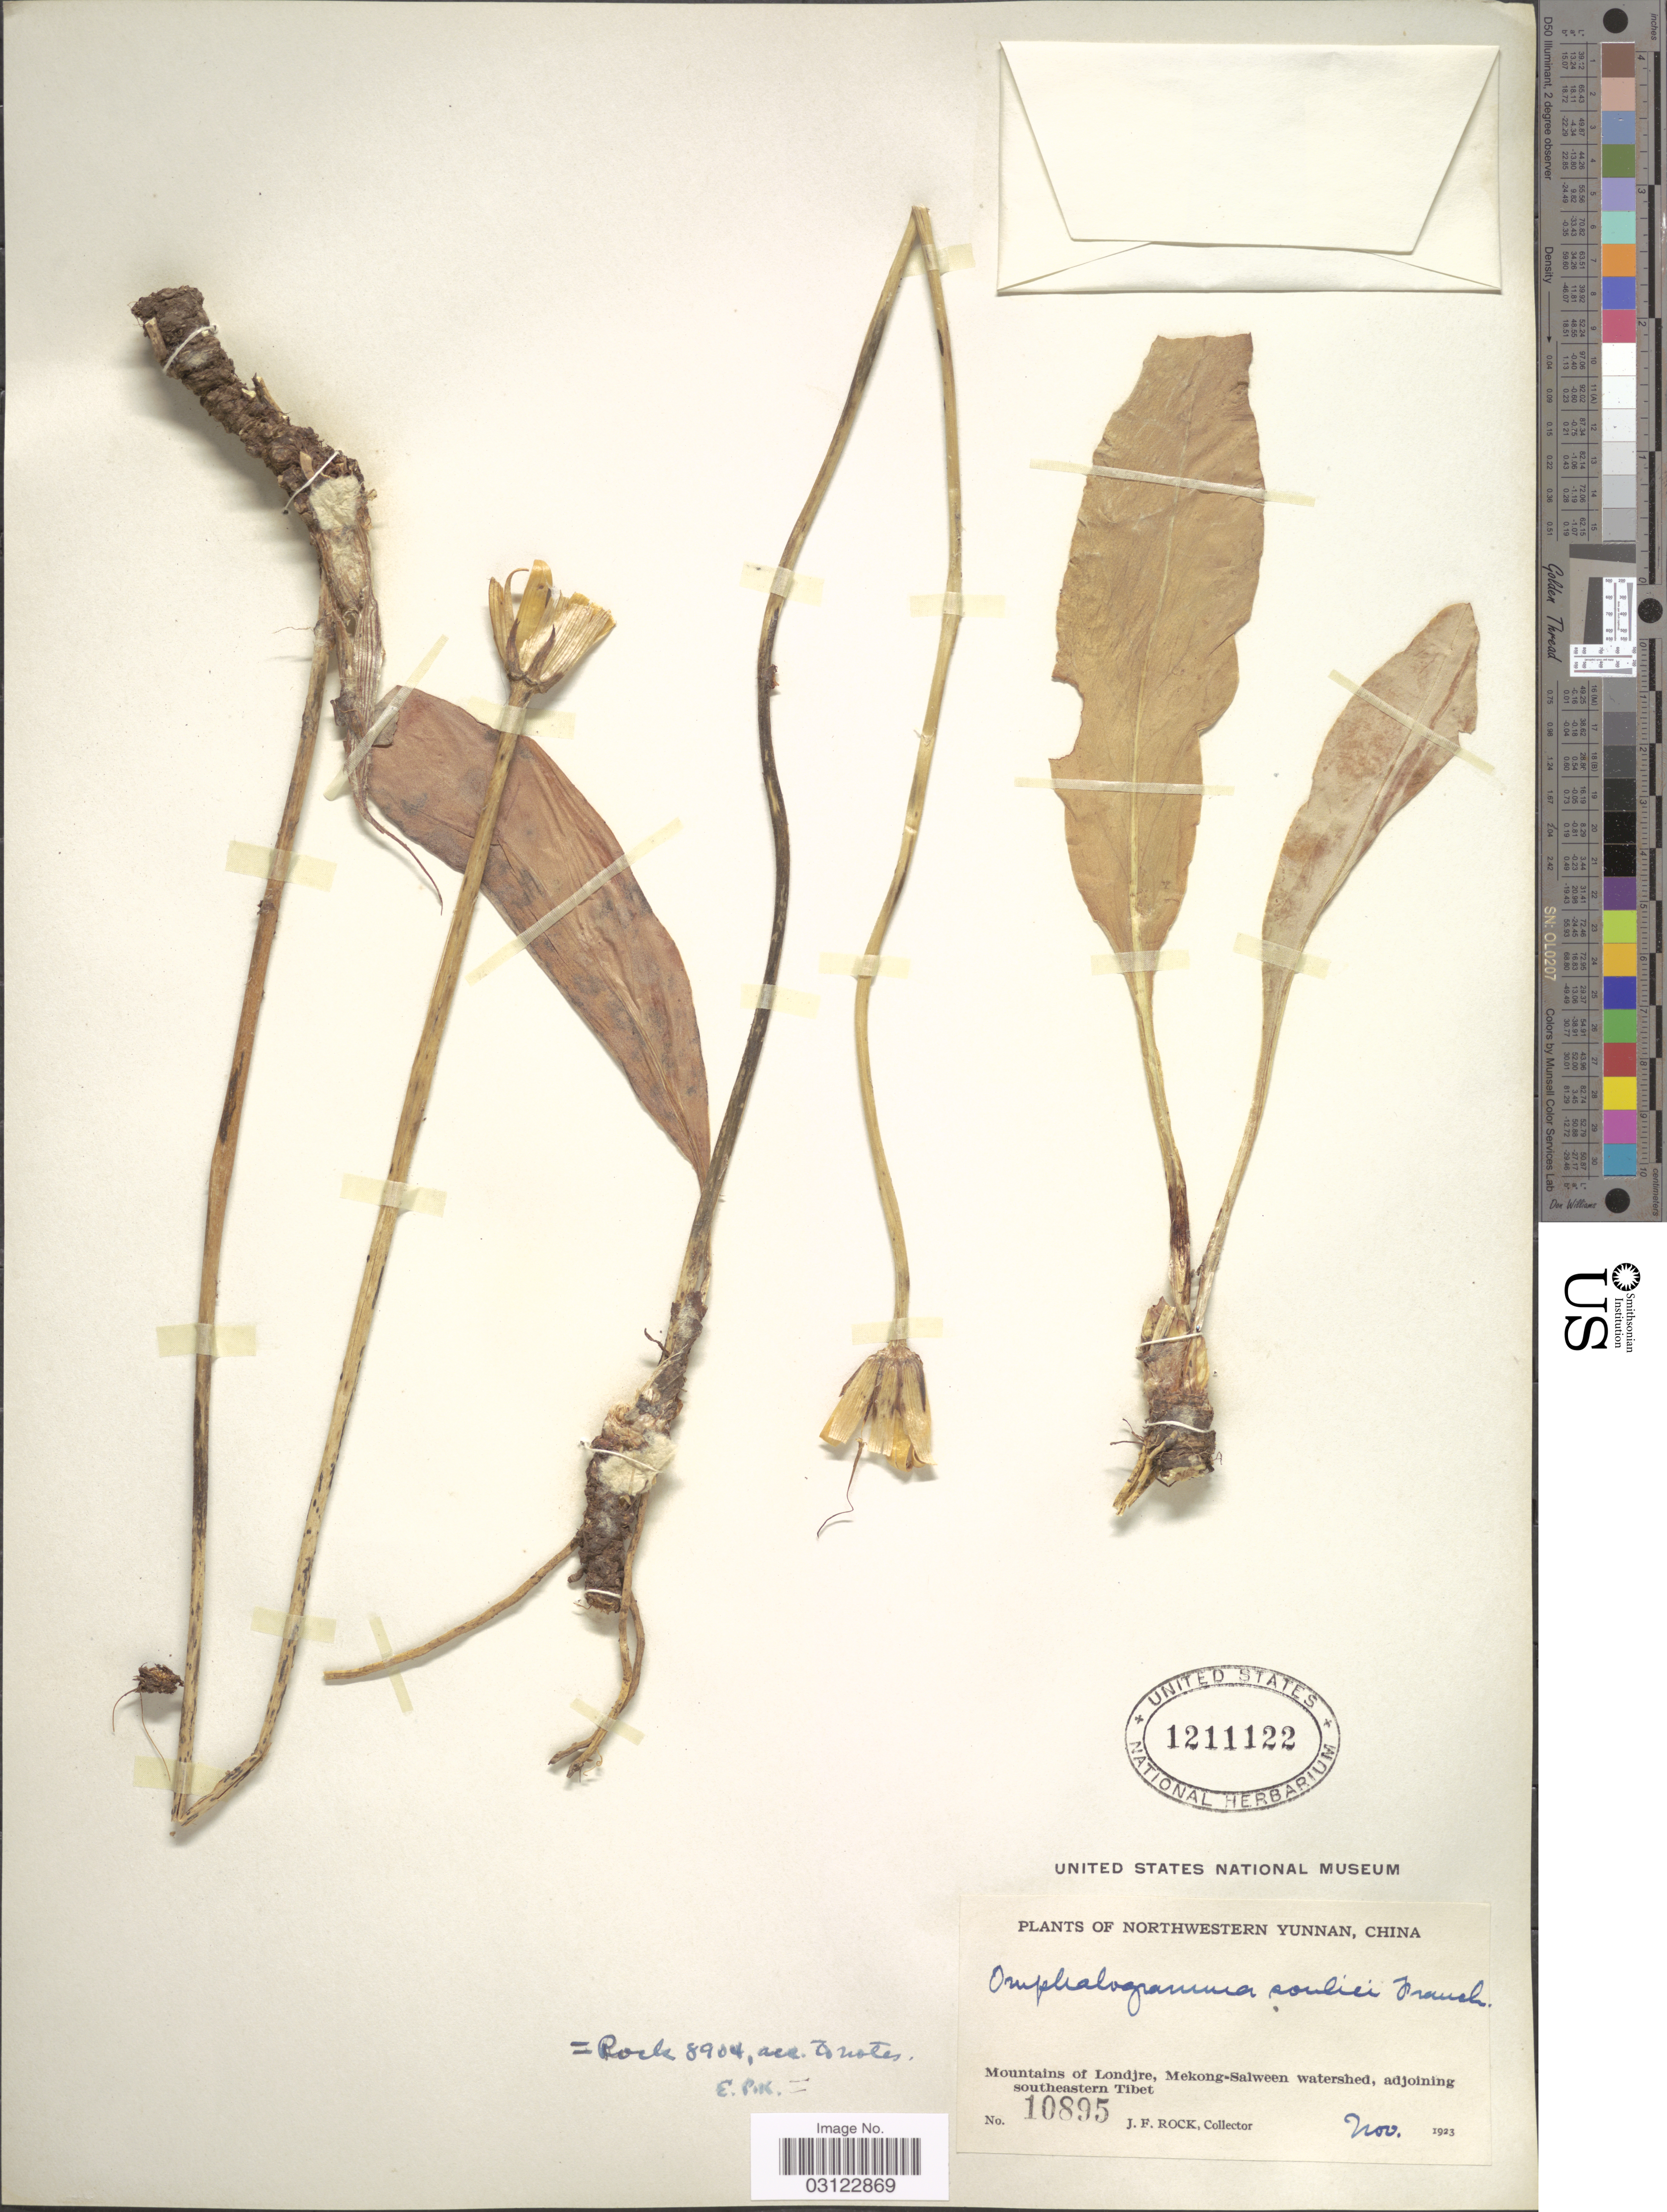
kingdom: Plantae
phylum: Tracheophyta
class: Magnoliopsida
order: Ericales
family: Primulaceae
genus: Omphalogramma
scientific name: Omphalogramma souliei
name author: Franch.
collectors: J. Rock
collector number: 10895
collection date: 1923-11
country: China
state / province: Yunnan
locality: Northwestern Yunnan. Mountains of Londjre, Mekong-Salween watershed, adjoining southeastern Tibet.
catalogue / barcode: US 1211122